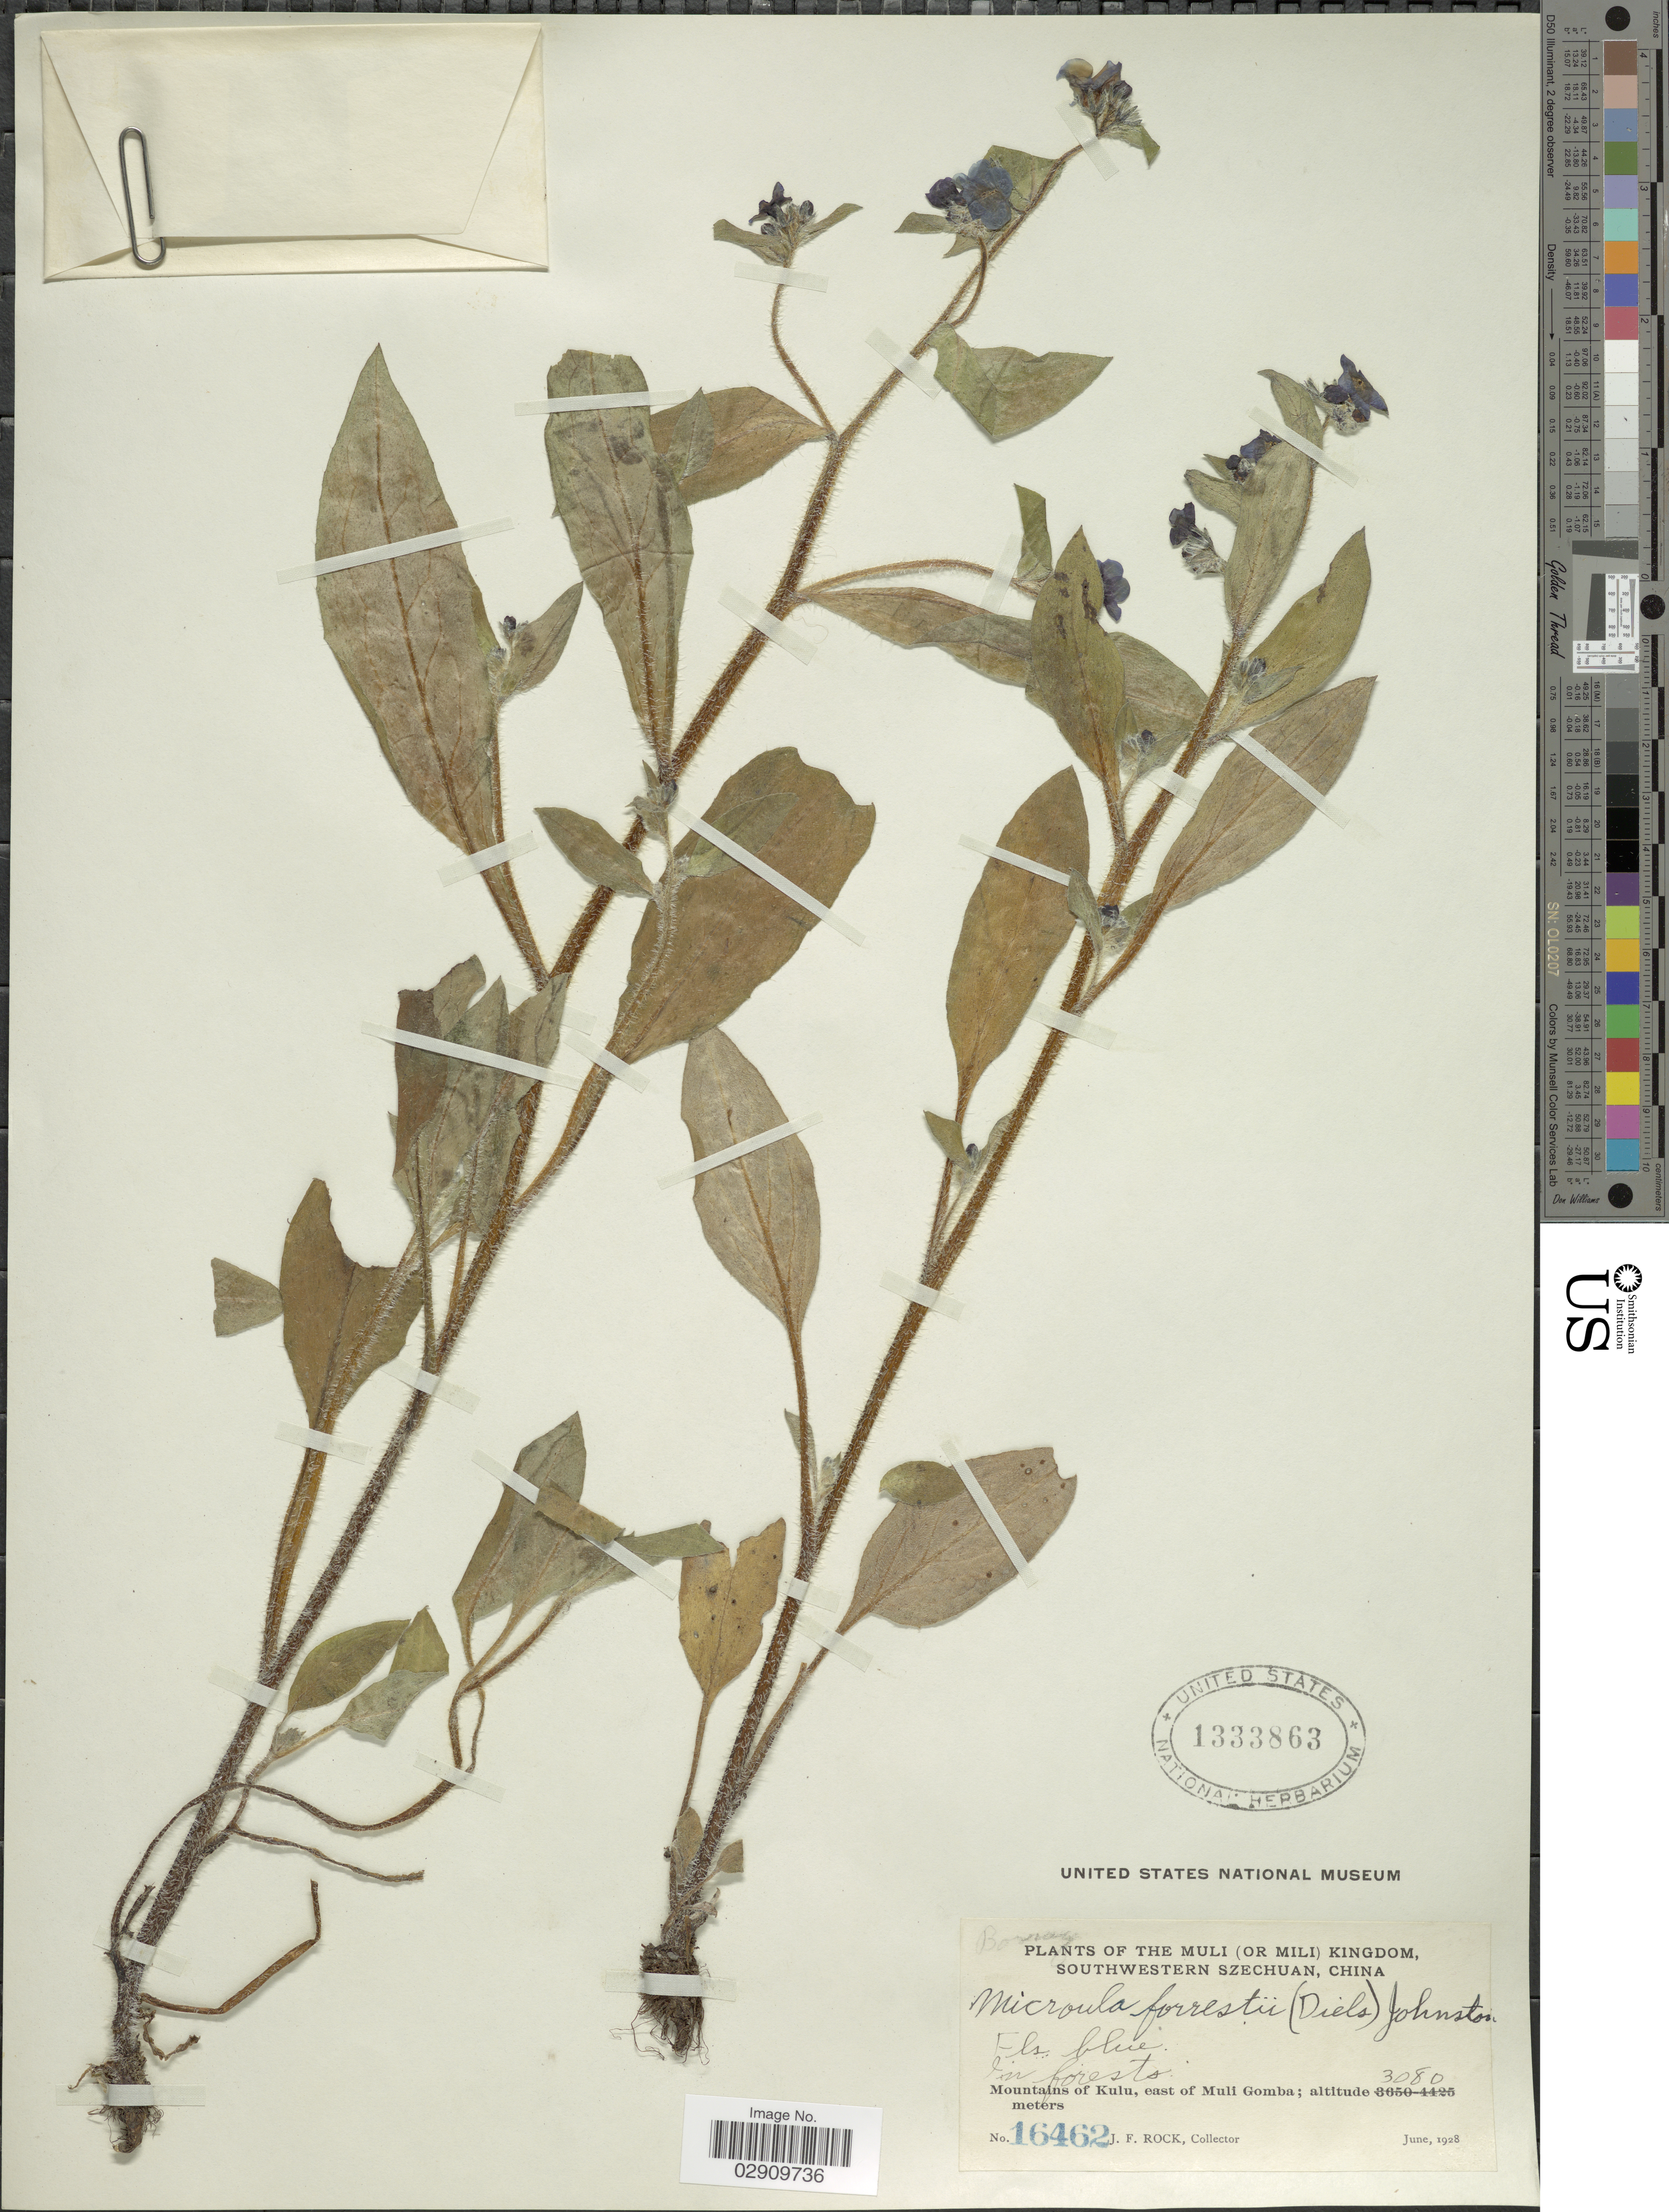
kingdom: Plantae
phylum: Tracheophyta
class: Magnoliopsida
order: Boraginales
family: Boraginaceae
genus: Microula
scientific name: Microula forrestii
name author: (Diels) I.M. Johnst.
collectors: J. Rock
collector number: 16462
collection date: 1928-06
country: China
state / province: Sichuan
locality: The Muli (Or Mili) Kingdom, Southwestern Szechuan, Mountains of Kulu, east of Muli Gomba.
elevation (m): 3080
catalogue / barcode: US 1333863